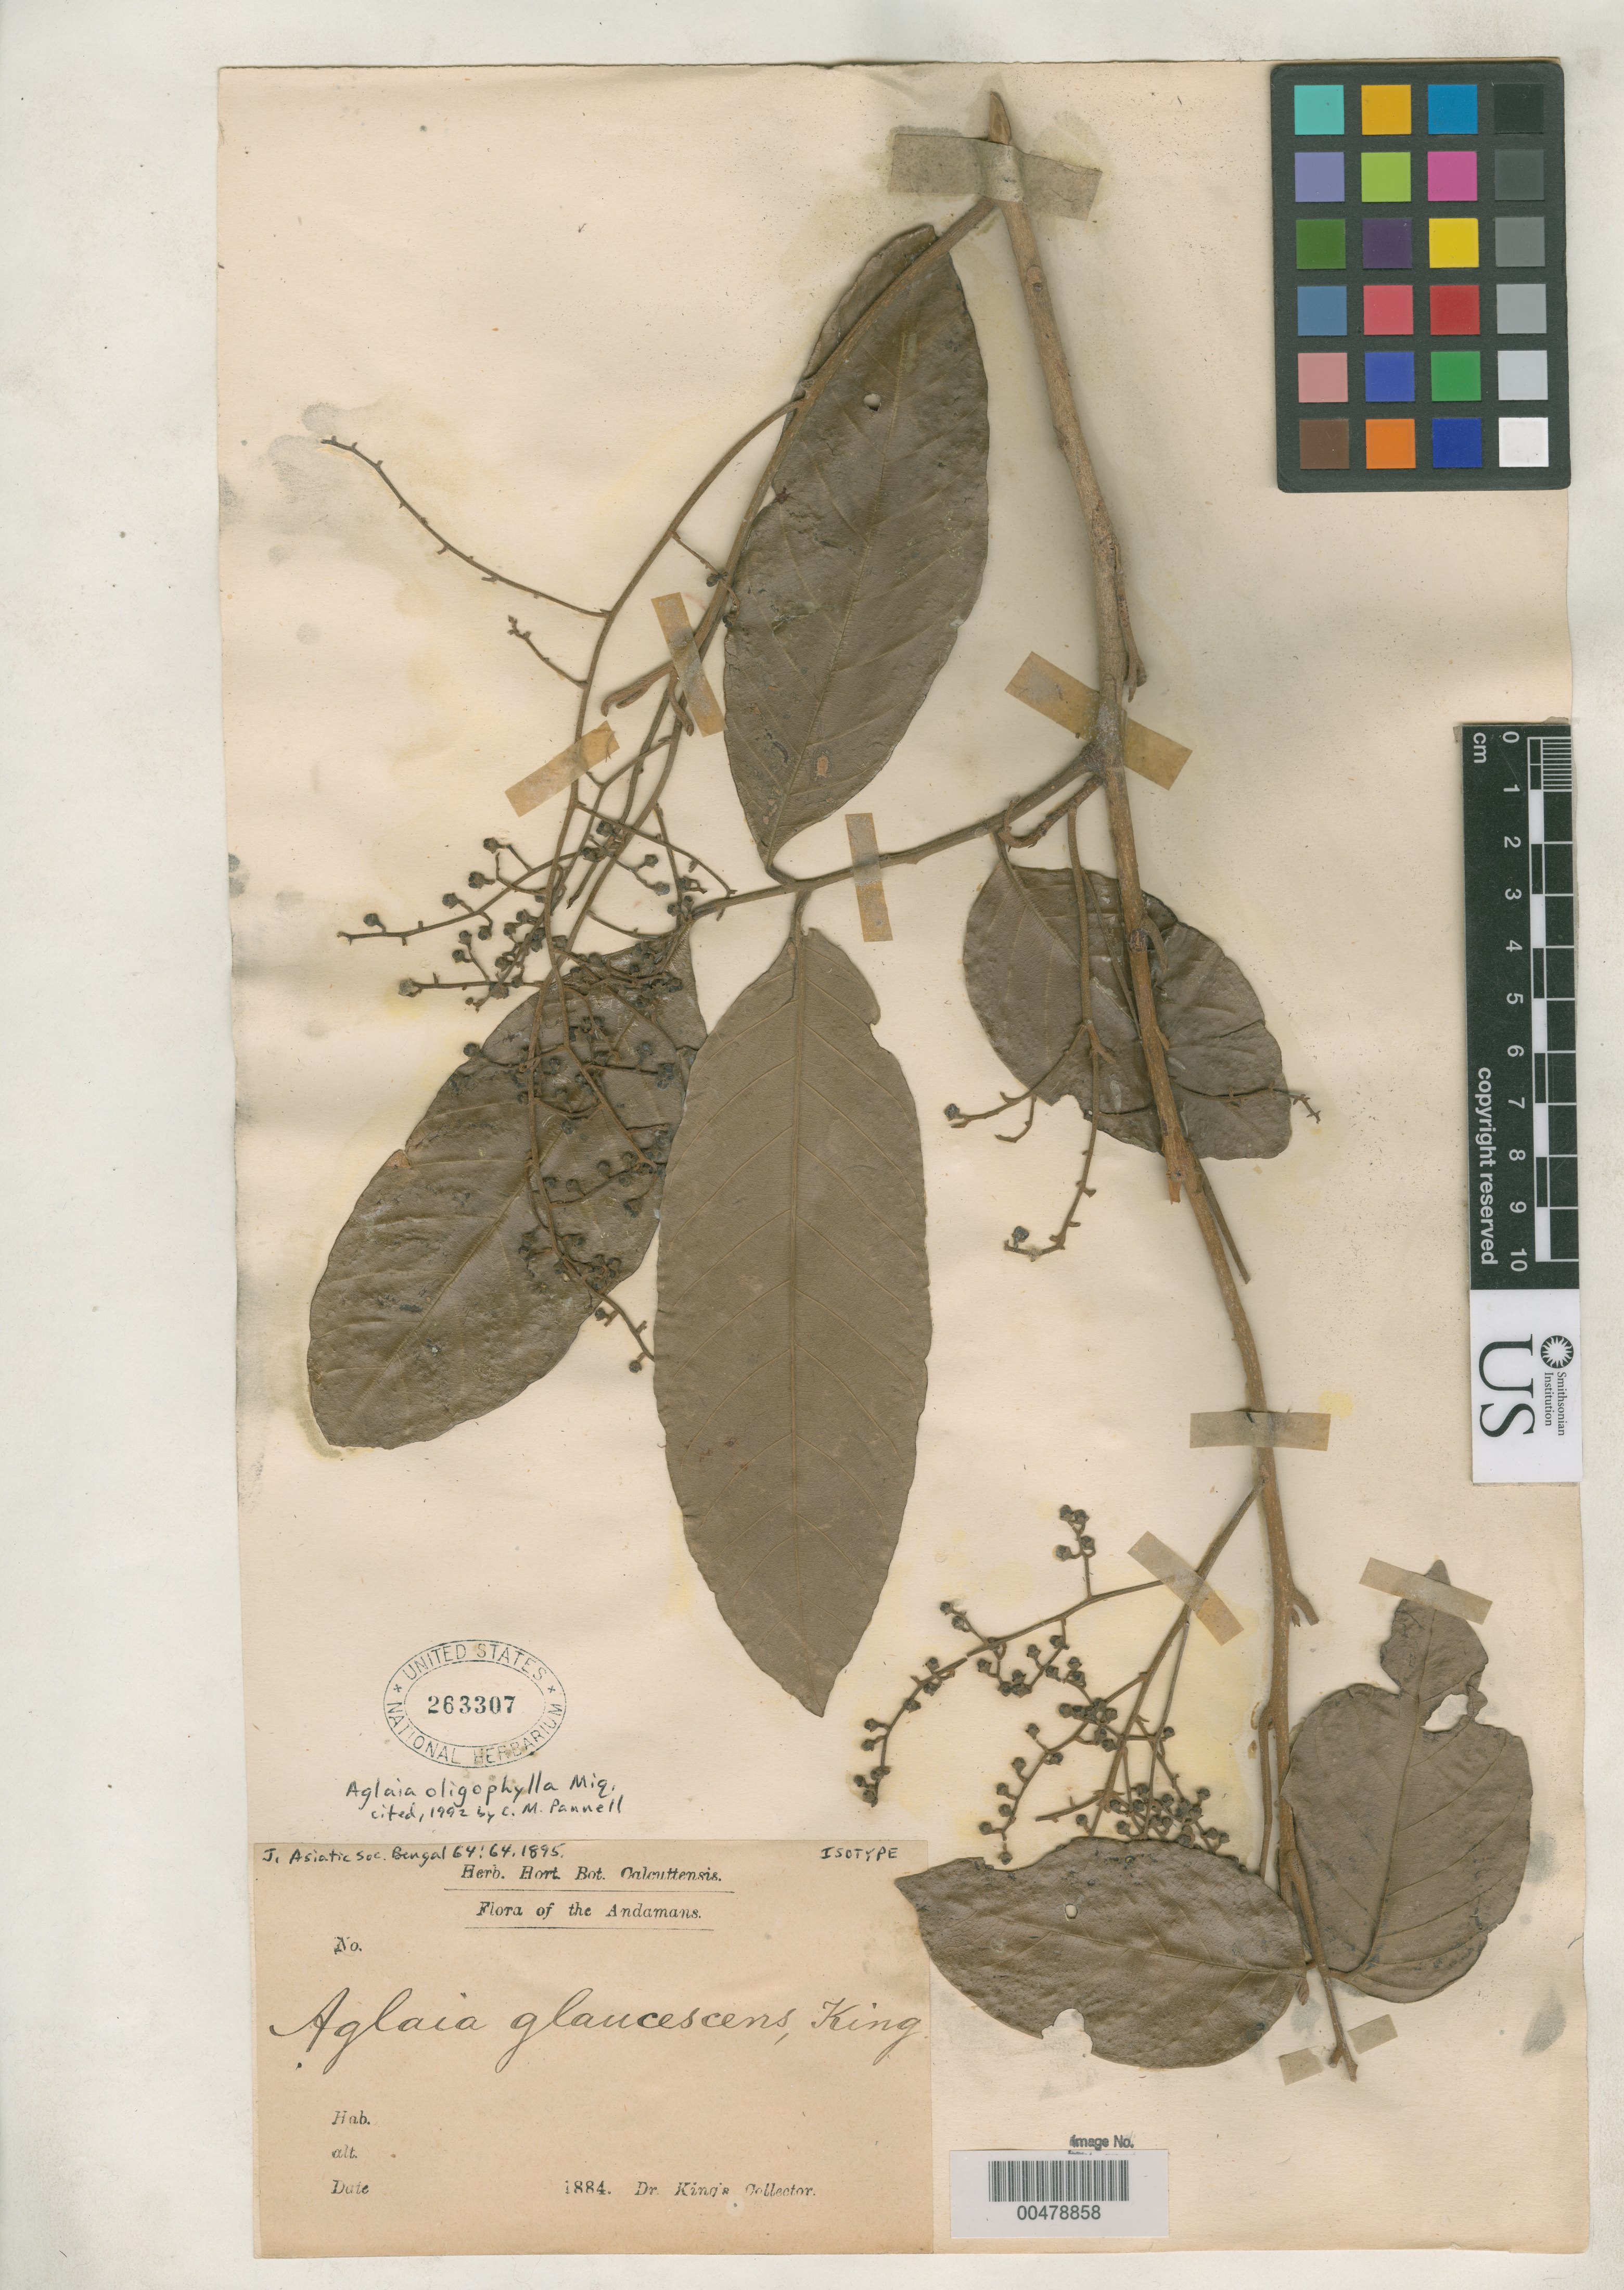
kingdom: Plantae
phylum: Tracheophyta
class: Magnoliopsida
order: Sapindales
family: Meliaceae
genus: Aglaia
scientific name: Aglaia glaucescens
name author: King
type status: Isotype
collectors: Dr. King's collector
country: India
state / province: Andaman and Nicobar Islands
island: Andaman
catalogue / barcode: US 263307